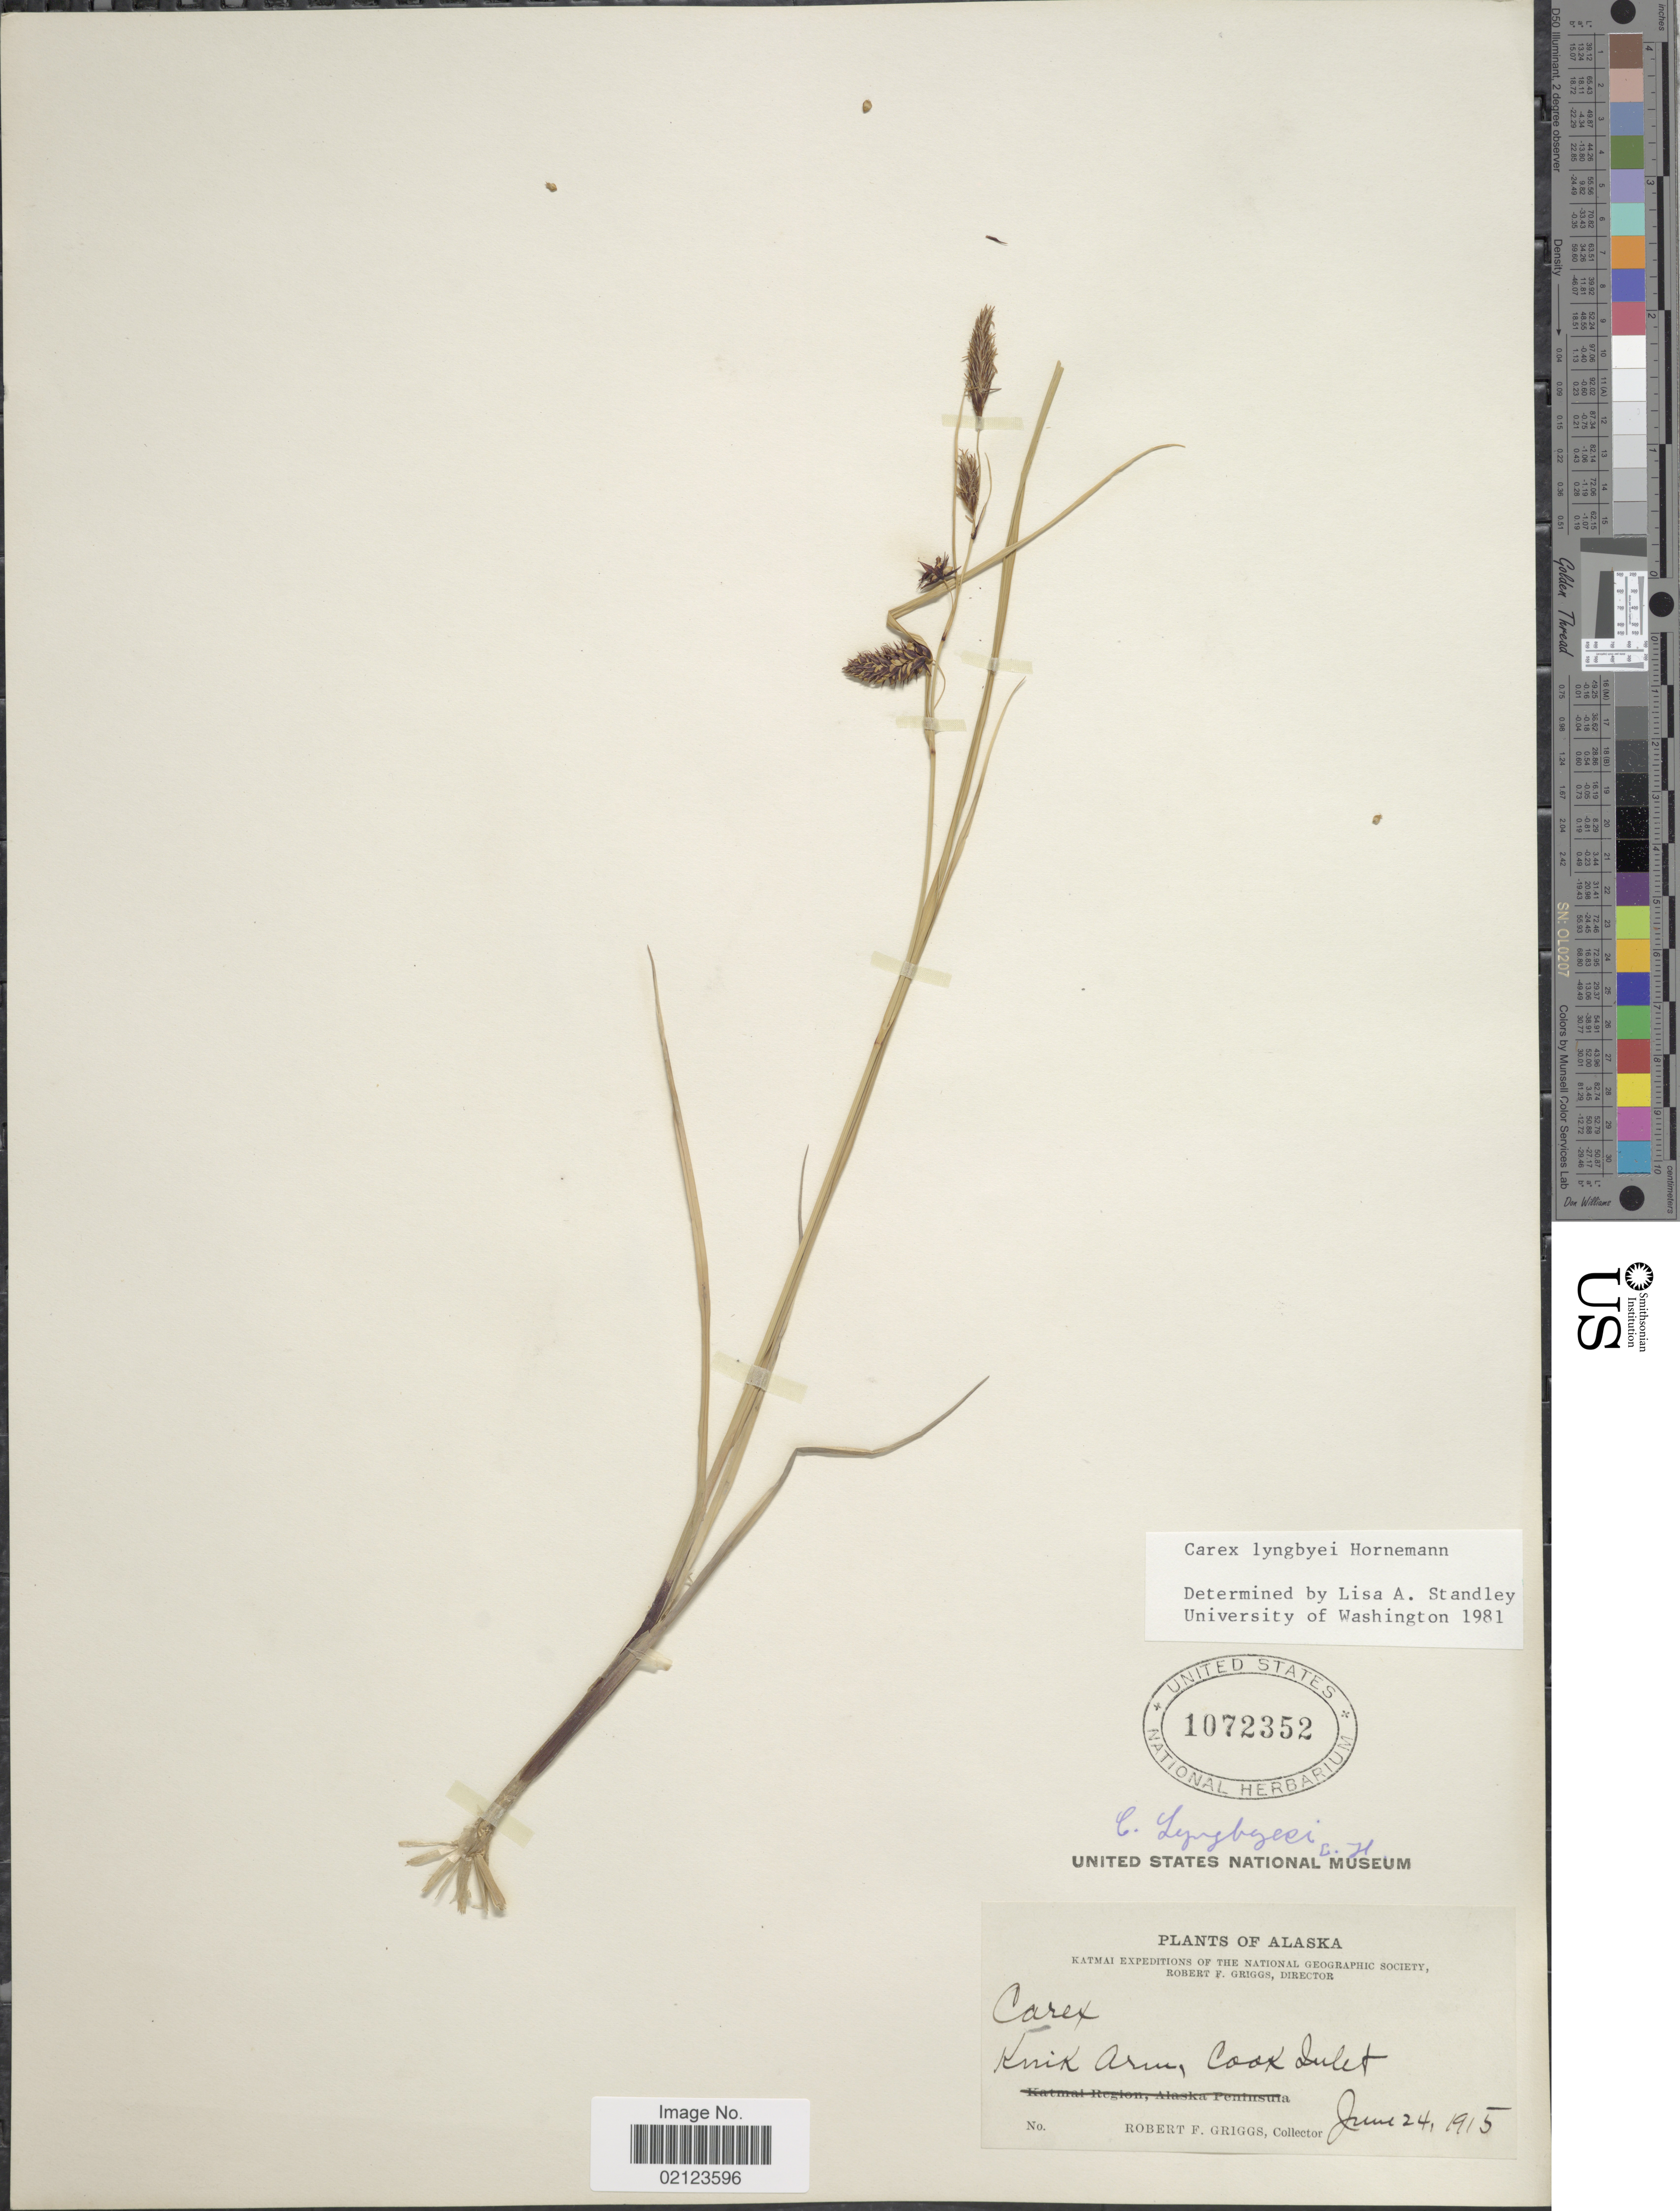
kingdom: Plantae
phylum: Tracheophyta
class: Liliopsida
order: Poales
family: Cyperaceae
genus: Carex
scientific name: Carex lyngbyei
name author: Hornem.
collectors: R. F. Griggs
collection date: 1915-06-24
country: United States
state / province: Alaska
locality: Knik Arm, Cook Inlet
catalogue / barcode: US 1072352